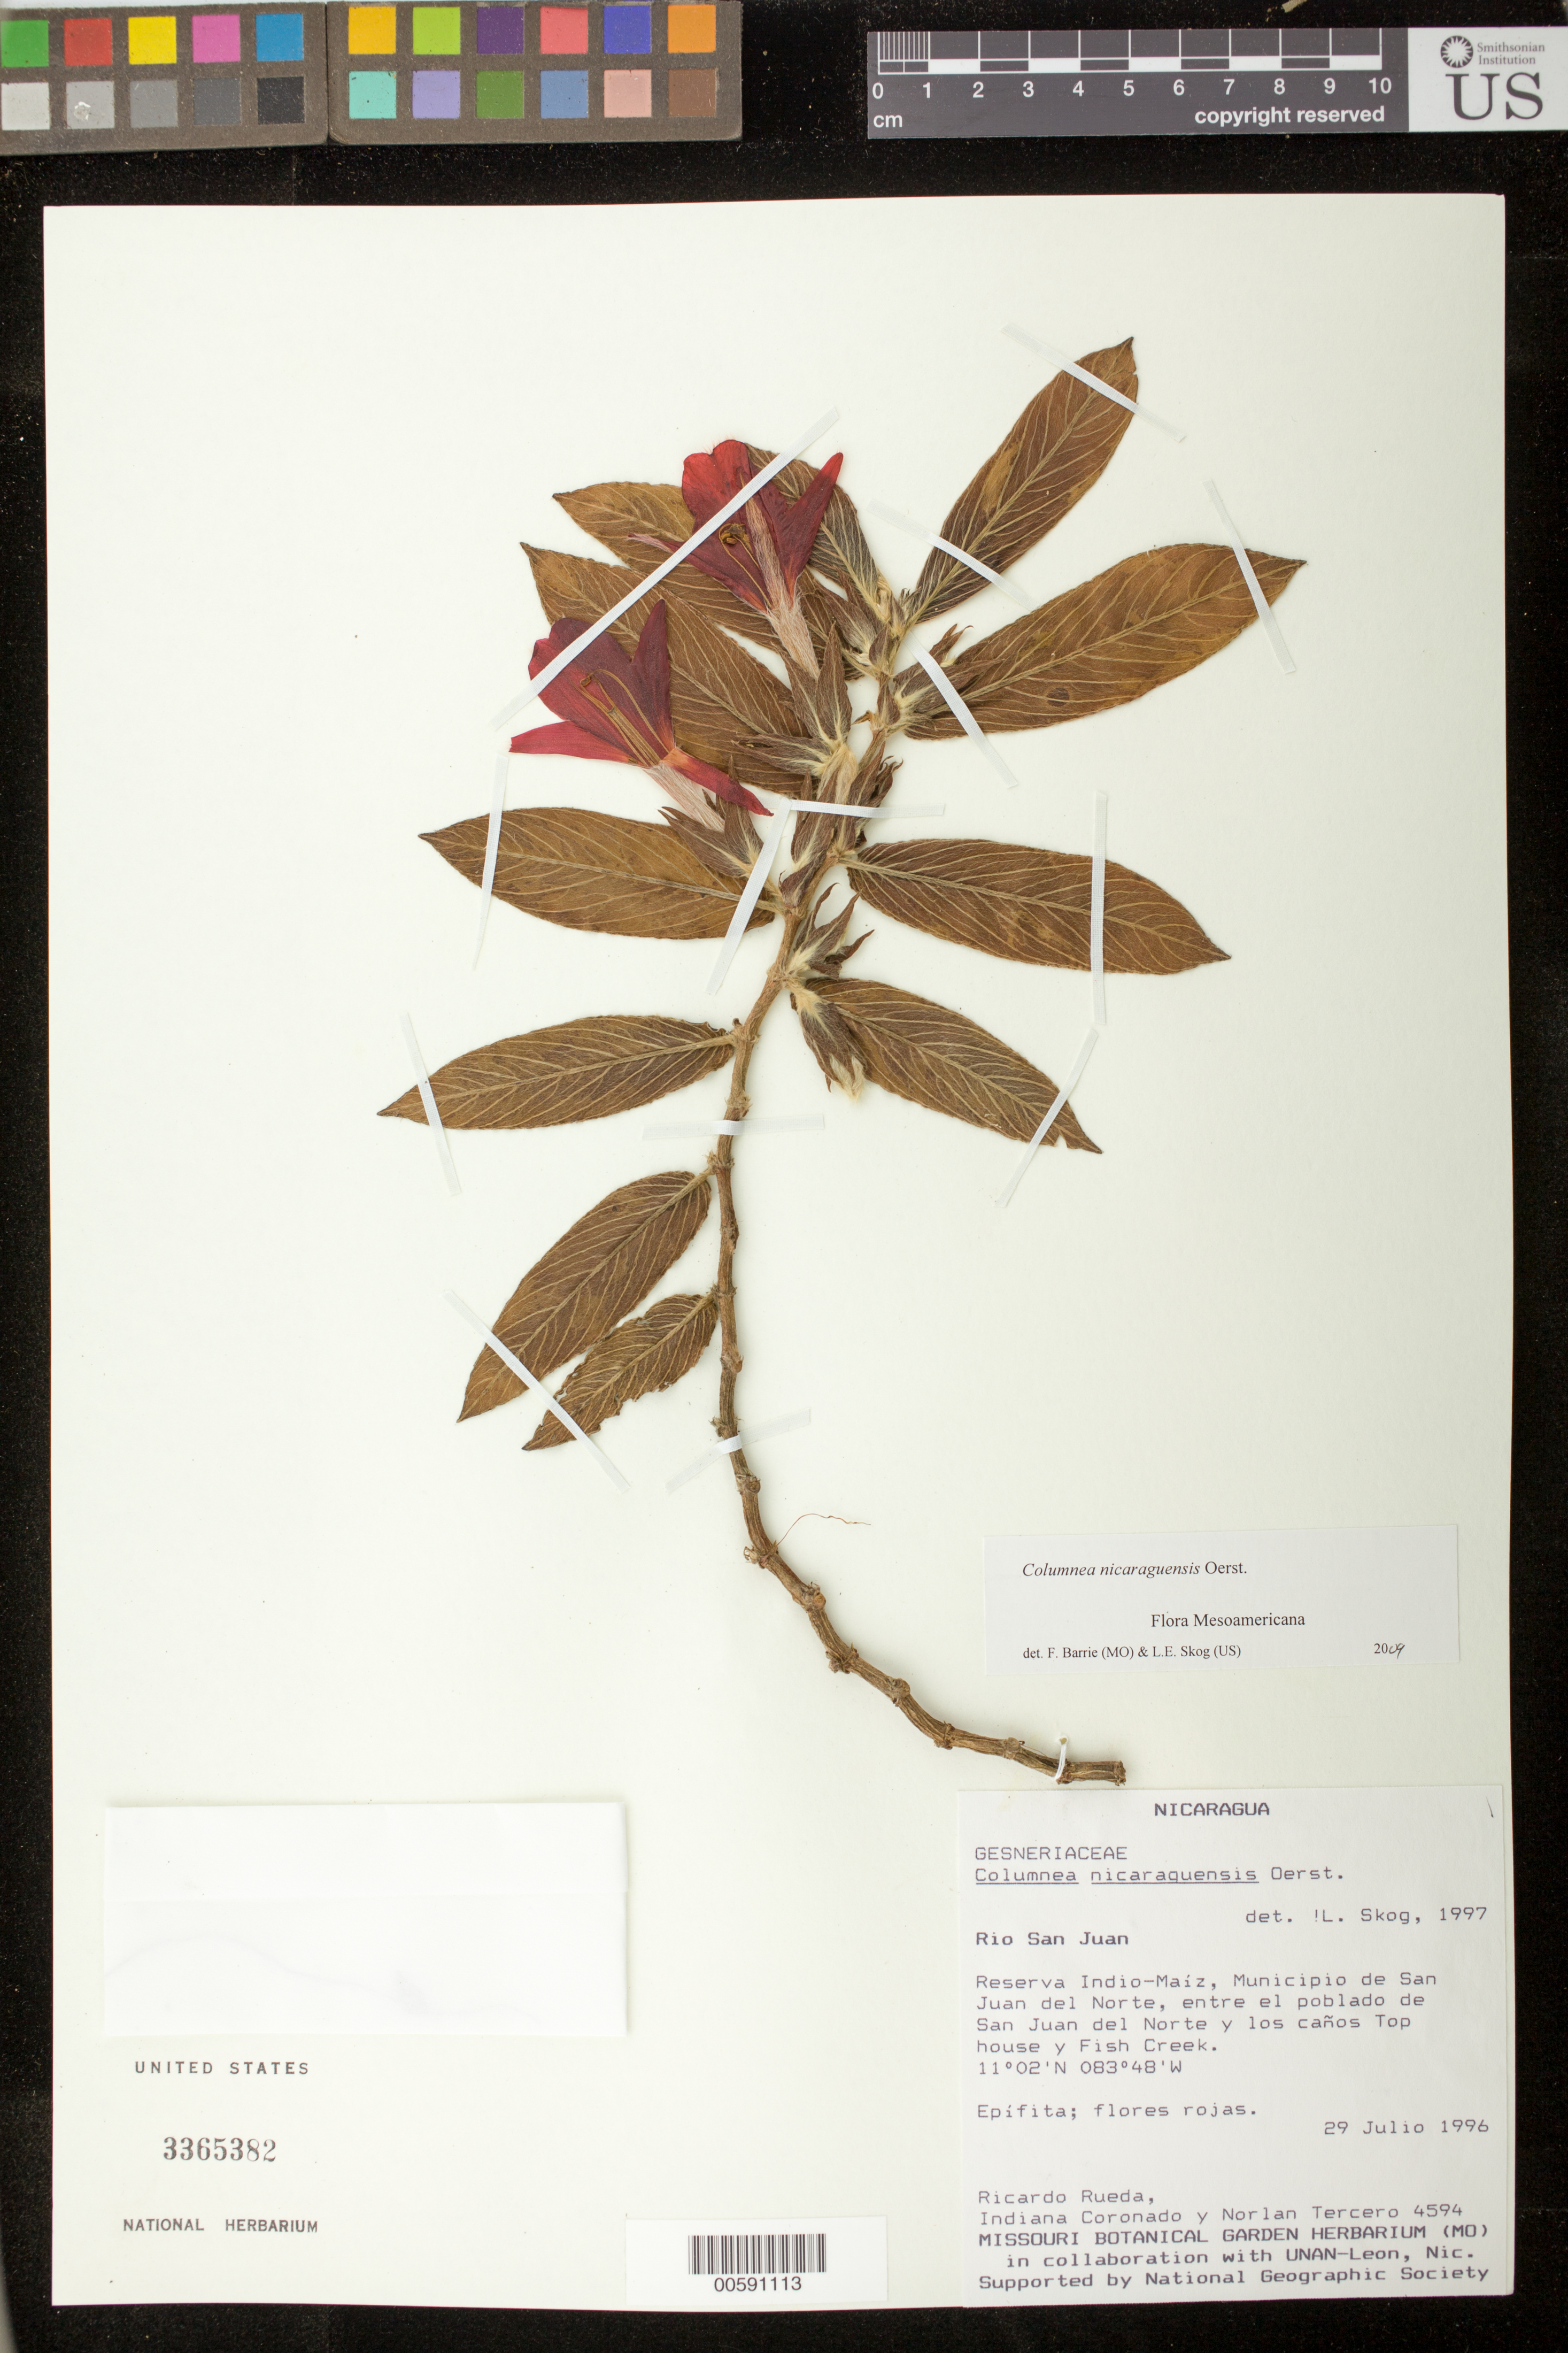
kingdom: Plantae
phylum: Tracheophyta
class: Magnoliopsida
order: Lamiales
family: Gesneriaceae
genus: Columnea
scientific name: Columnea nicaraguensis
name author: Oerst.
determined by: Skog, Laurence E.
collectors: R. Rueda, I. Coronado & N. Tercero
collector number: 4594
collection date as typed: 29 Jul 1996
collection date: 1996-07-29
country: Nicaragua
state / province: Rio San Juan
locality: Reserva Indio Maíz, Mpio. de San Juan del Norte, entre el poblado de San Juan del Norte y los caños Top house y Fish Creek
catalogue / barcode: US 3365382